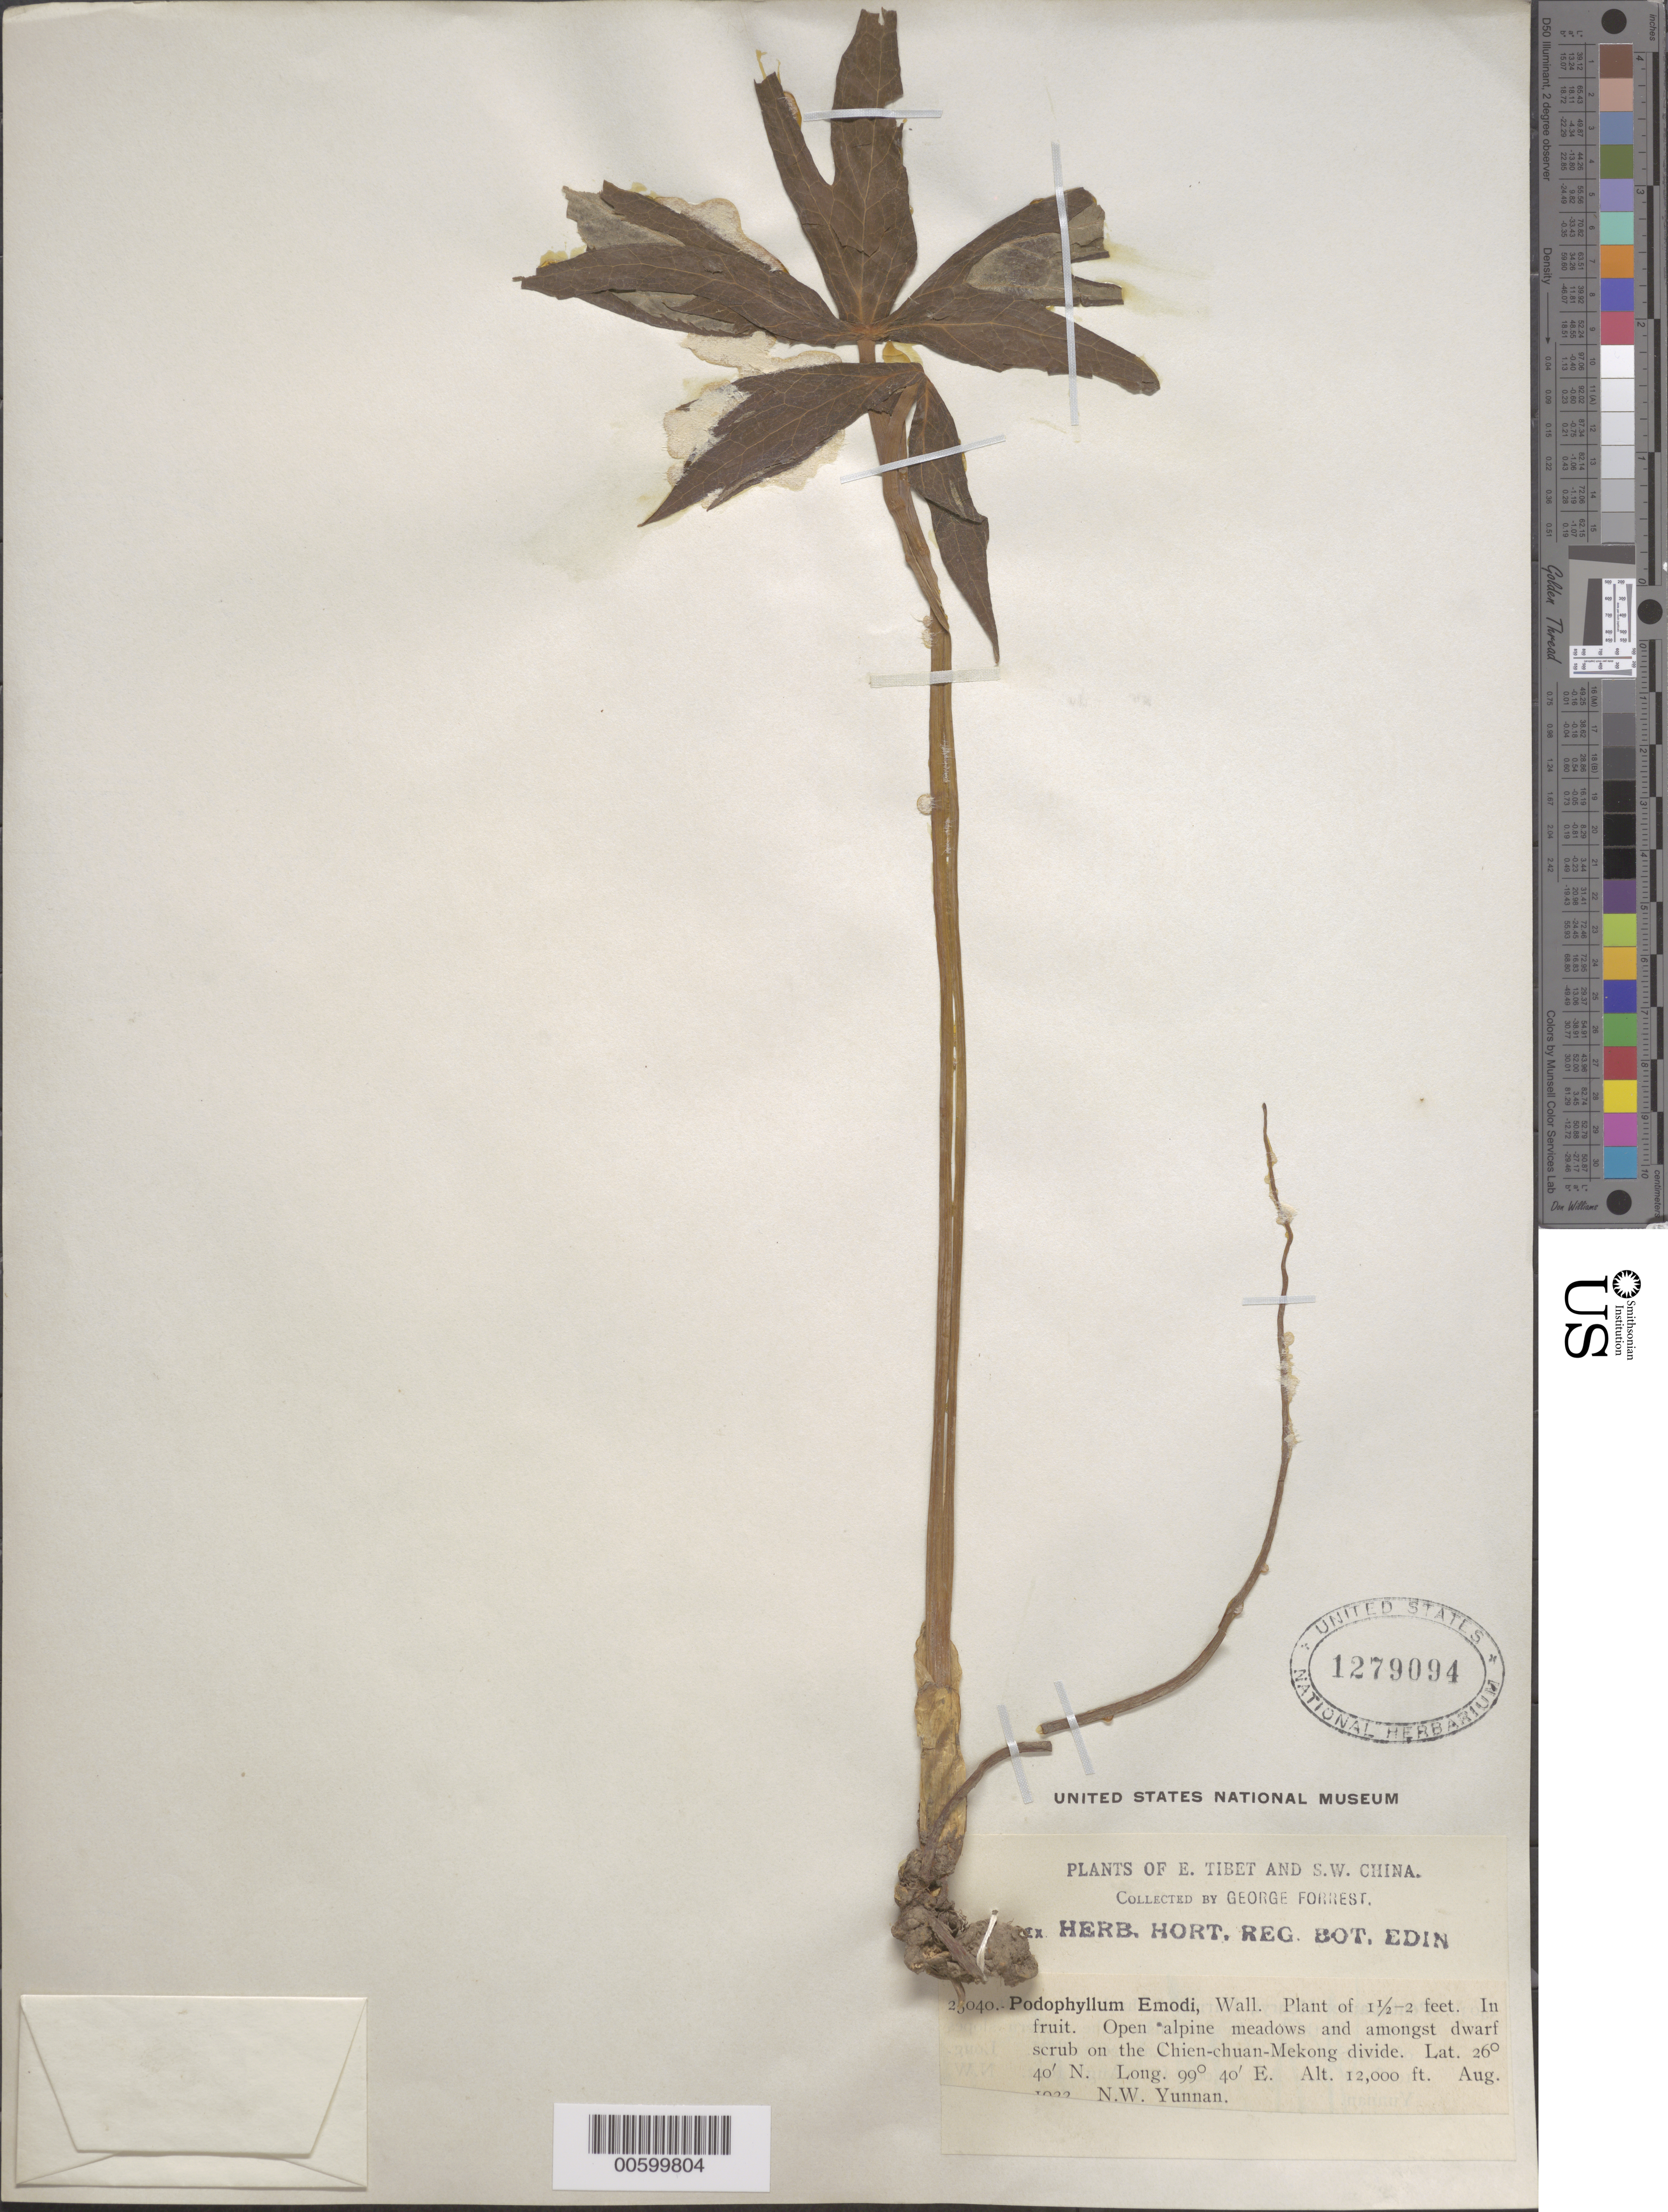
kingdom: Plantae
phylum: Tracheophyta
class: Magnoliopsida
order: Ranunculales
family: Berberidaceae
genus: Sinopodophyllum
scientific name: Sinopodophyllum hexandrum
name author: (Royle) T.S.Ying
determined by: Strong, Mark T., (BOT), Smithsonian Institution - National Museum of Natural History (UNITED STATES)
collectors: G. Forrest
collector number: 23040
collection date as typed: Aug 1922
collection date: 1922-08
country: China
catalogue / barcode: US 1279094